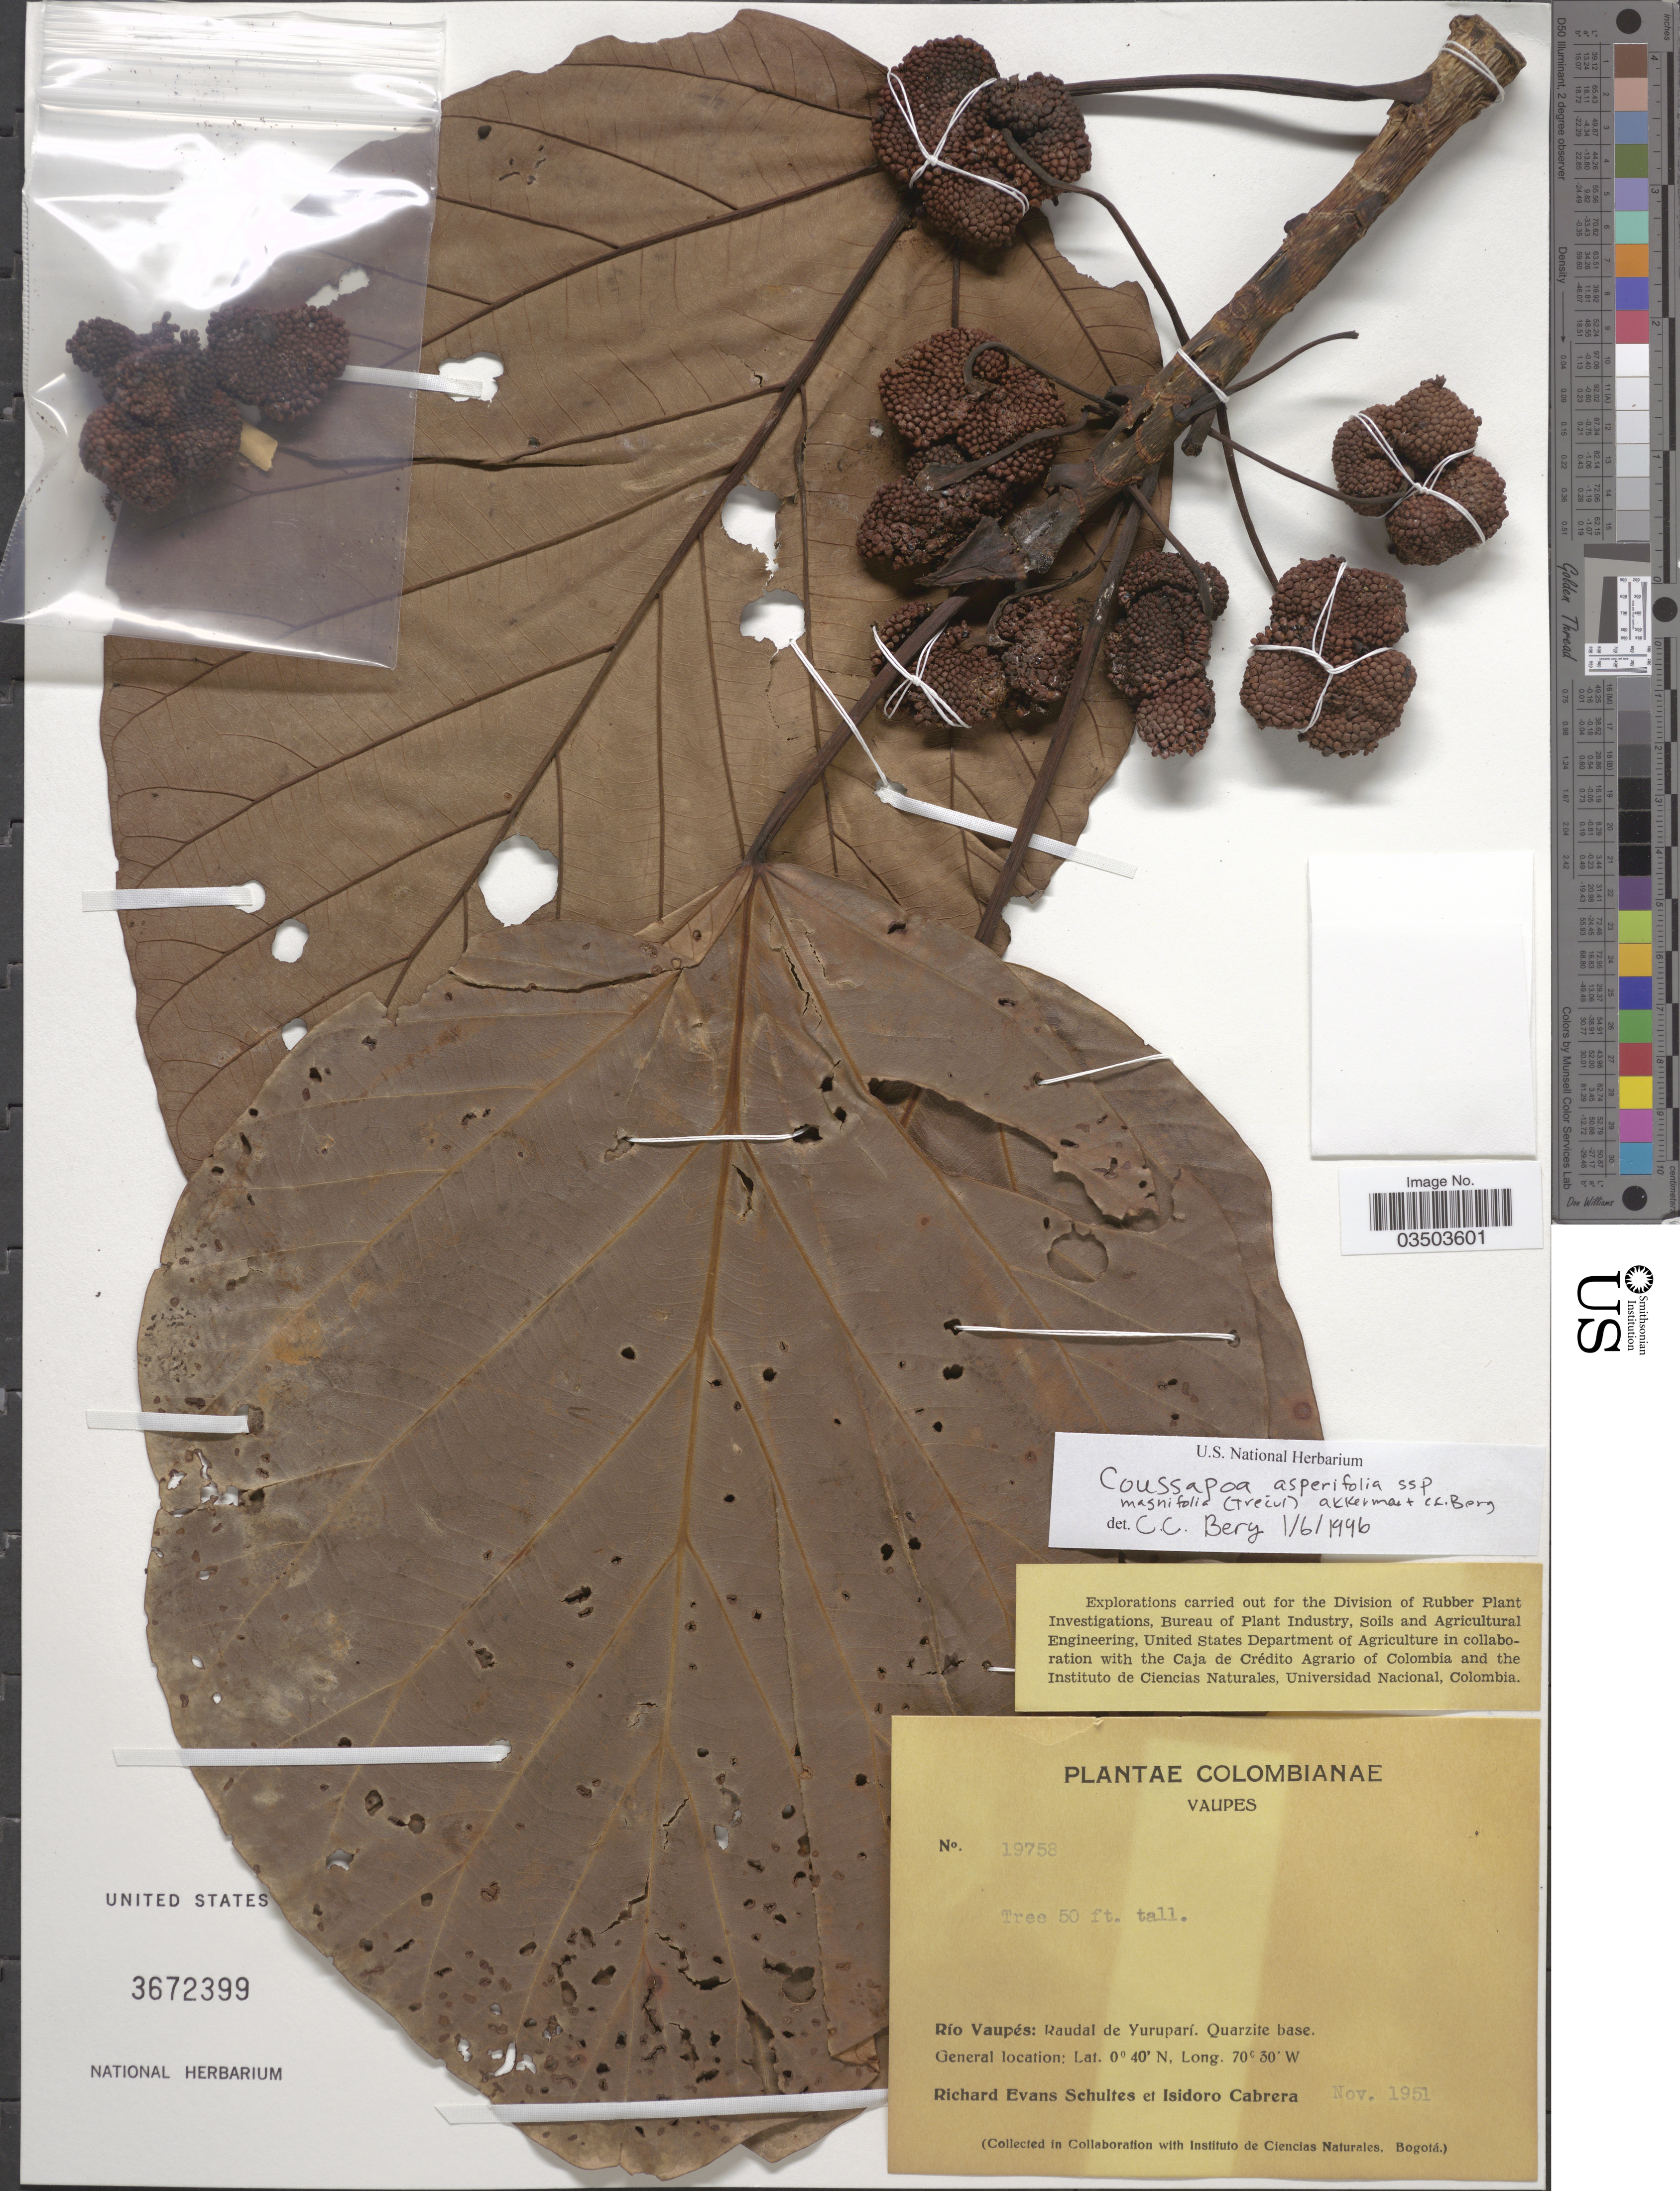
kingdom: Plantae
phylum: Tracheophyta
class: Magnoliopsida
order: Rosales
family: Urticaceae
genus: Coussapoa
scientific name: Coussapoa asperifolia subsp. magnifolia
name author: (Trécul) Akkermans & C.C. Berg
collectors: R. E. Schultes & I. Cabrera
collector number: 19758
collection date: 1951-11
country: Colombia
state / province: Vaupés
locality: Río Vaupés: Raudal de Yuruparí.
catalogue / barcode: US 3672399